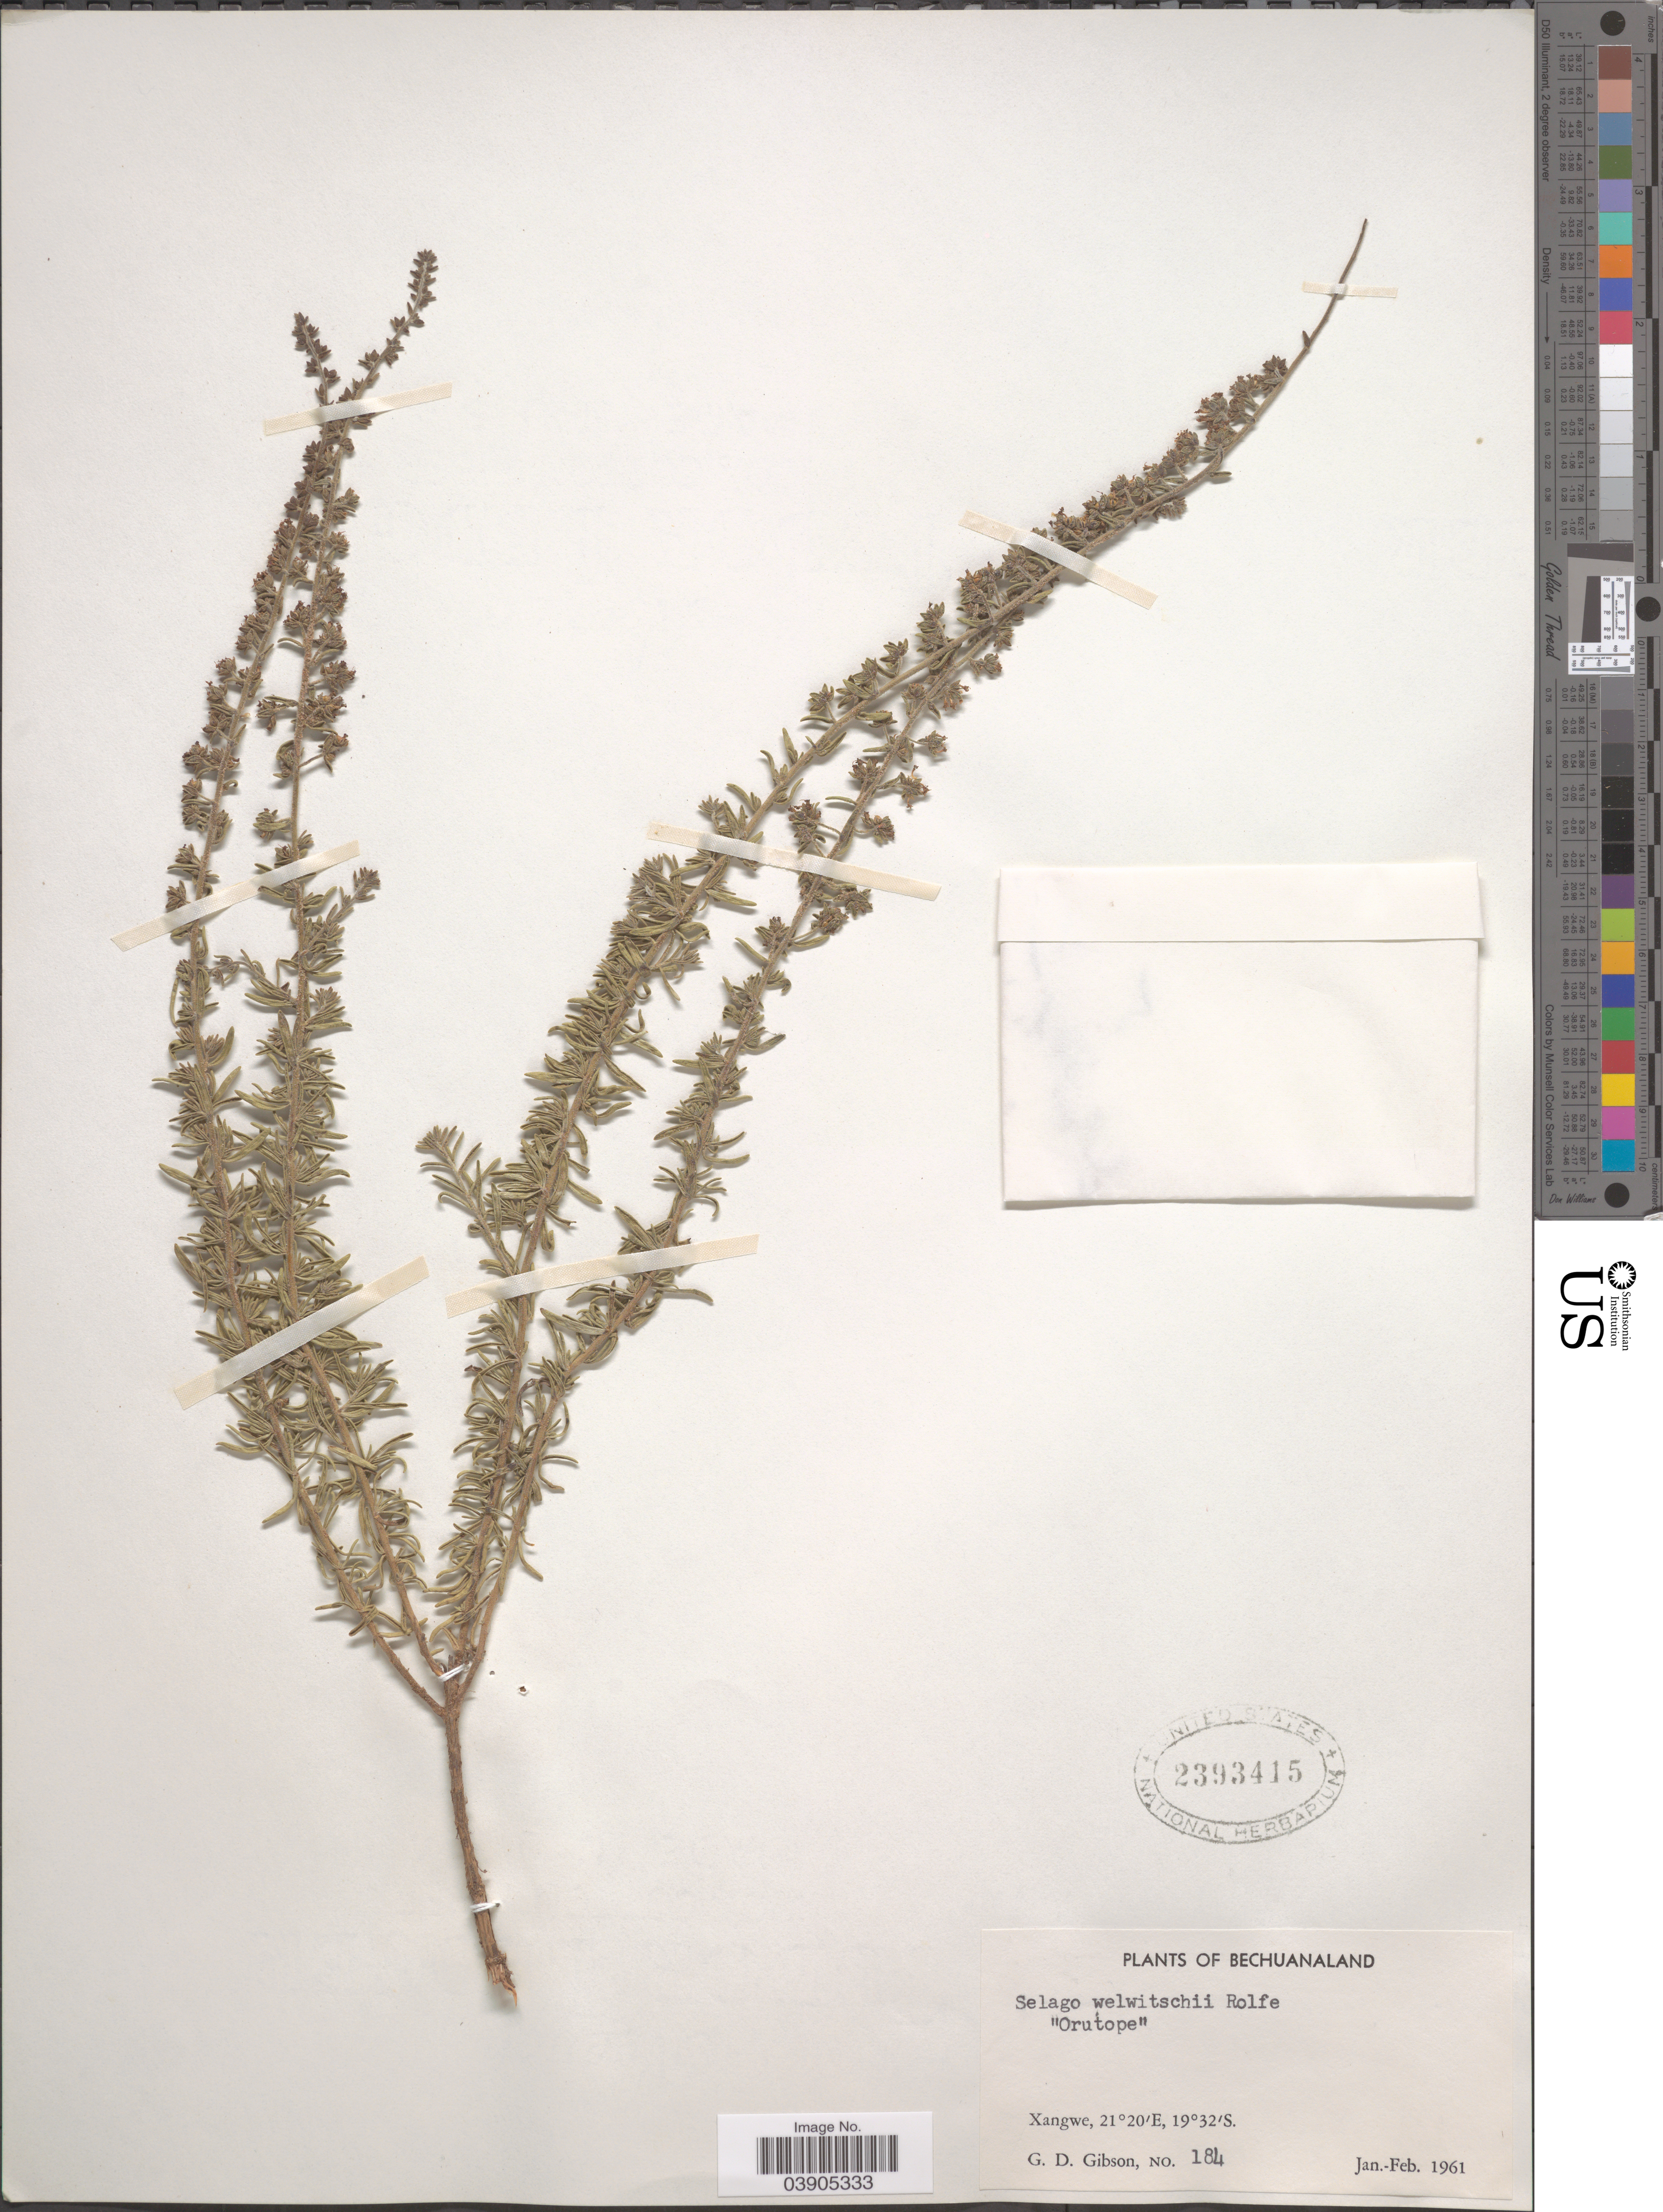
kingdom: Plantae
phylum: Tracheophyta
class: Magnoliopsida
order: Lamiales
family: Scrophulariaceae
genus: Selago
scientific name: Selago welwitschii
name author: Rolfe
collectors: G. D. Gibson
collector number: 184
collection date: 1961-01/1961-02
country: Botswana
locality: Bechuanaland. Xangwe.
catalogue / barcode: US 2393415